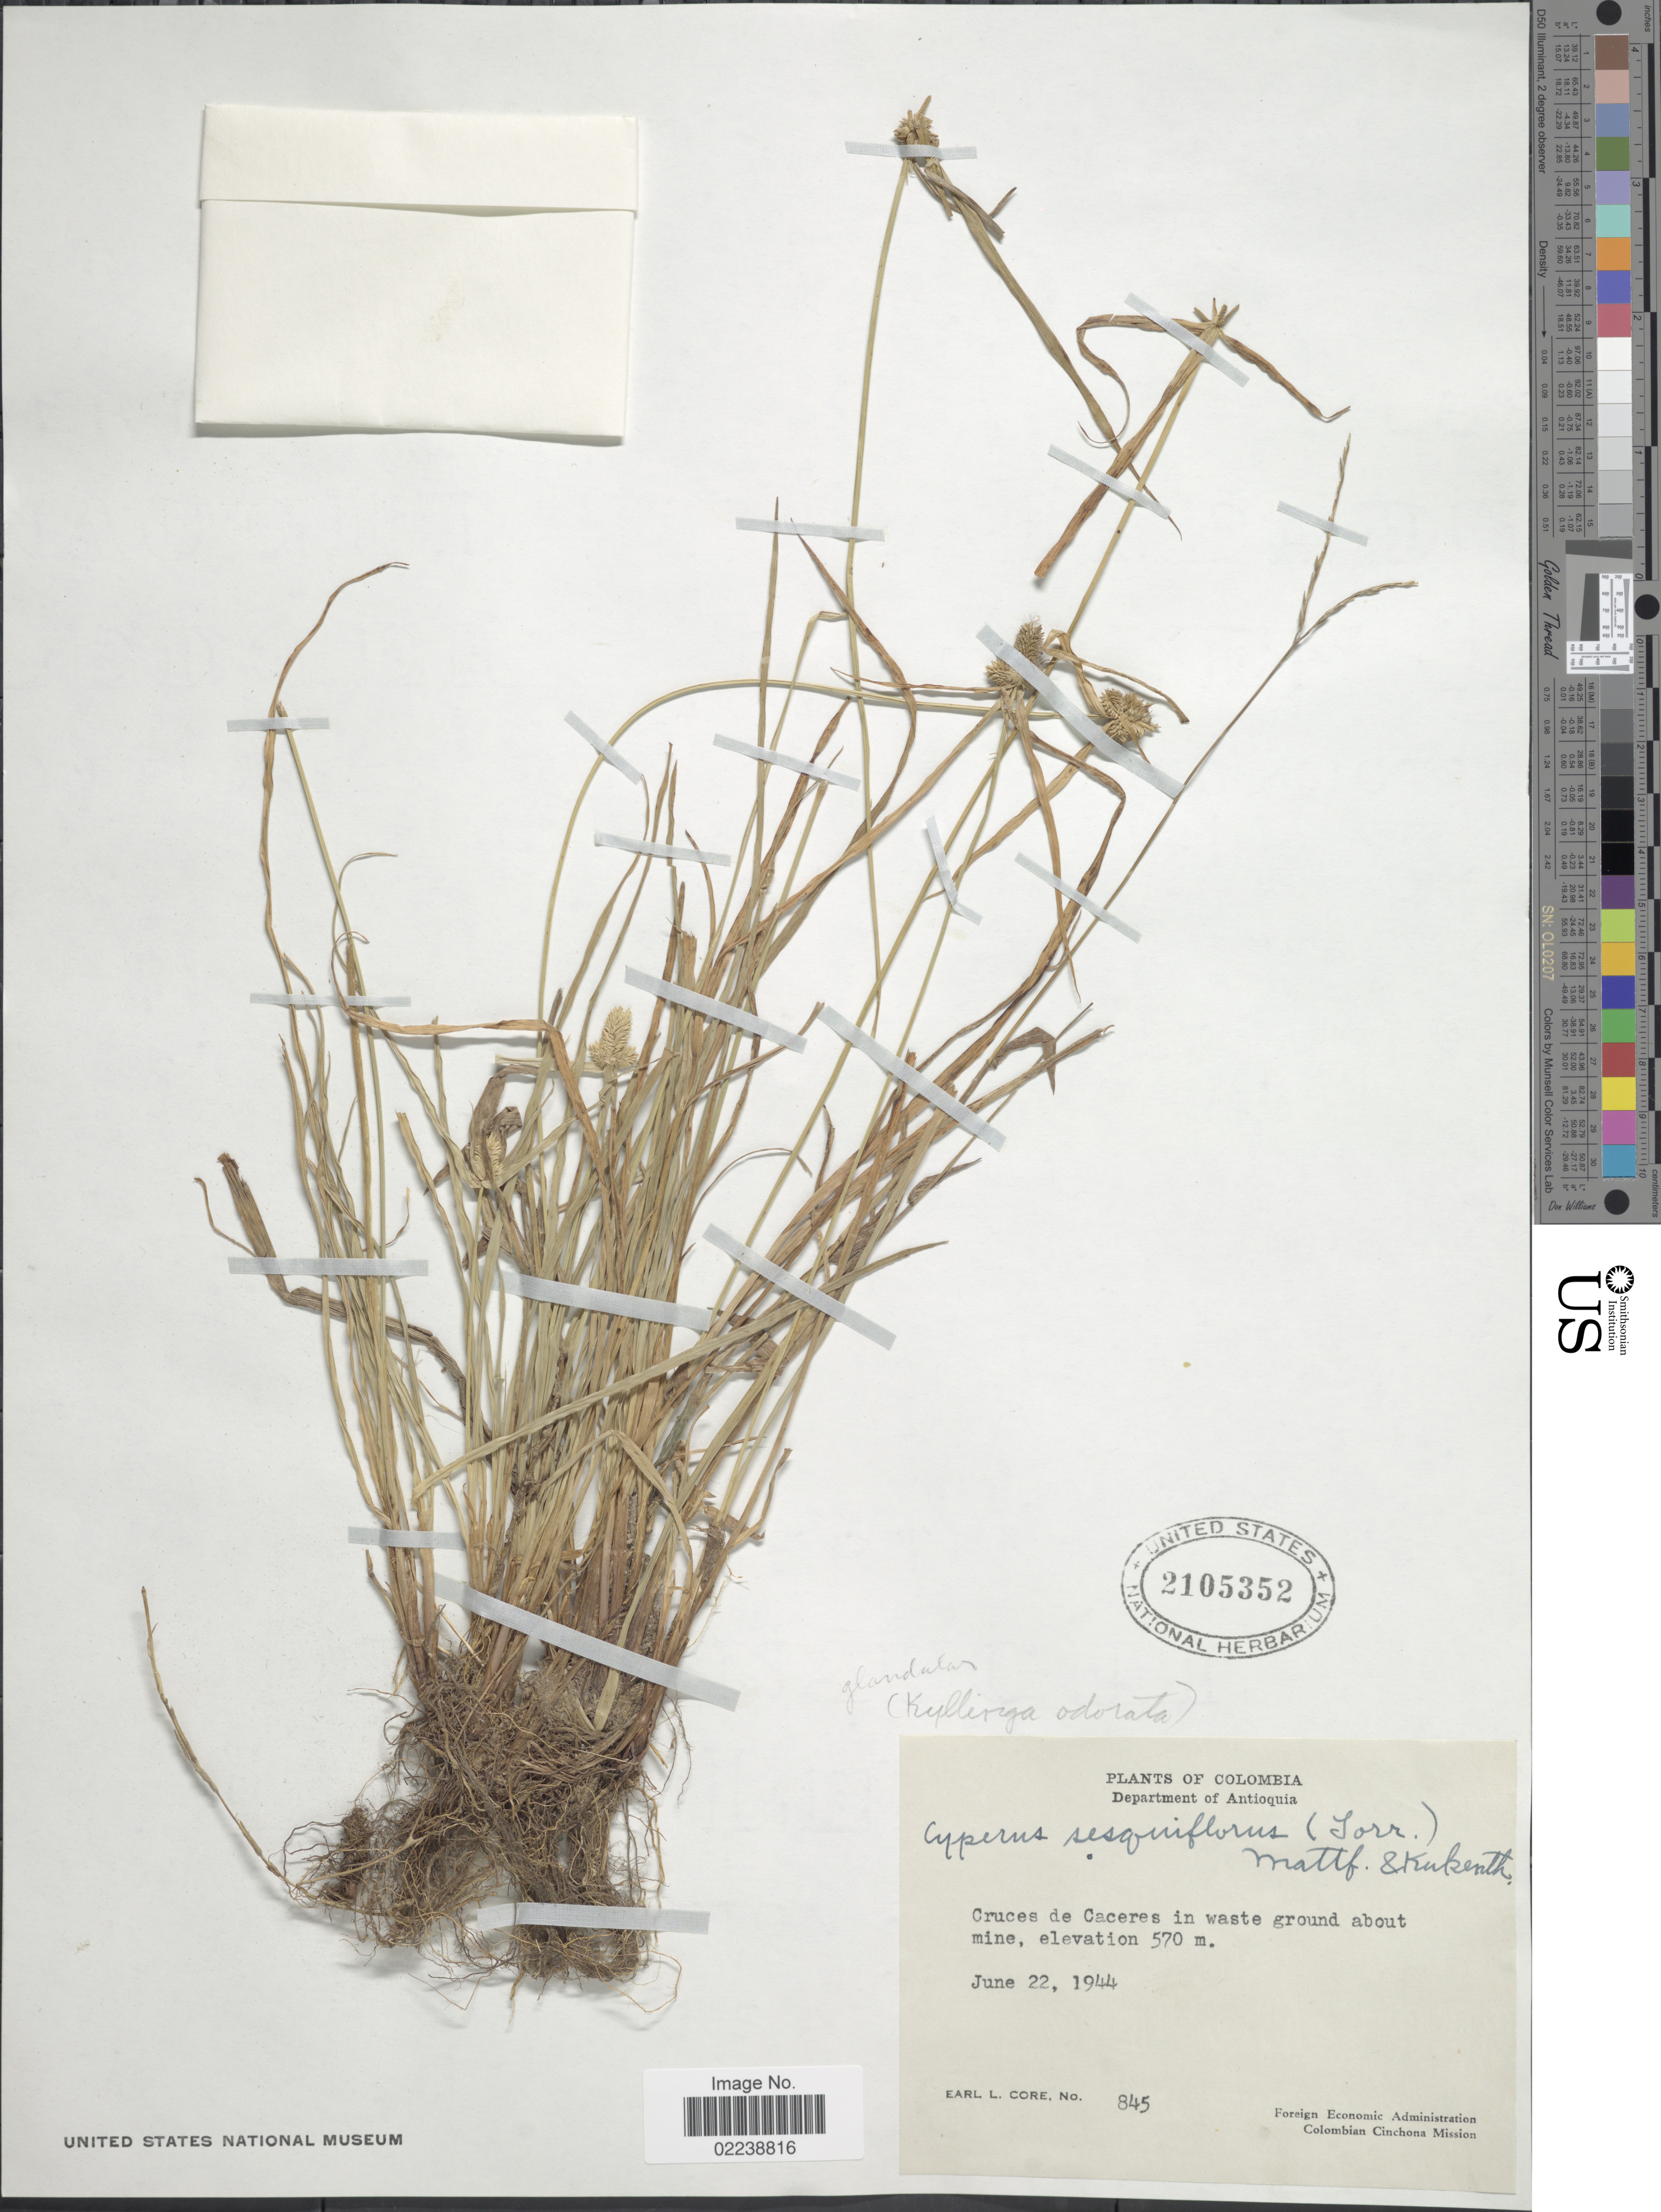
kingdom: Plantae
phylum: Tracheophyta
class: Liliopsida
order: Poales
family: Cyperaceae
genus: Cyperus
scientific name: Cyperus sesquiflorus subsp. sesquiflorus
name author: (Torr.) Mattf. & Kük.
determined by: Strong, M. T., (US), Smithsonian Institution - National Museum of Natural History (UNITED STATES)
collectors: E. L. Core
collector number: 845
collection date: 1944-06-22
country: Colombia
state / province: Antioquia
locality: Cruces de Caceres in waste ground about mine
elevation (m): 570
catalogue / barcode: US 2105352